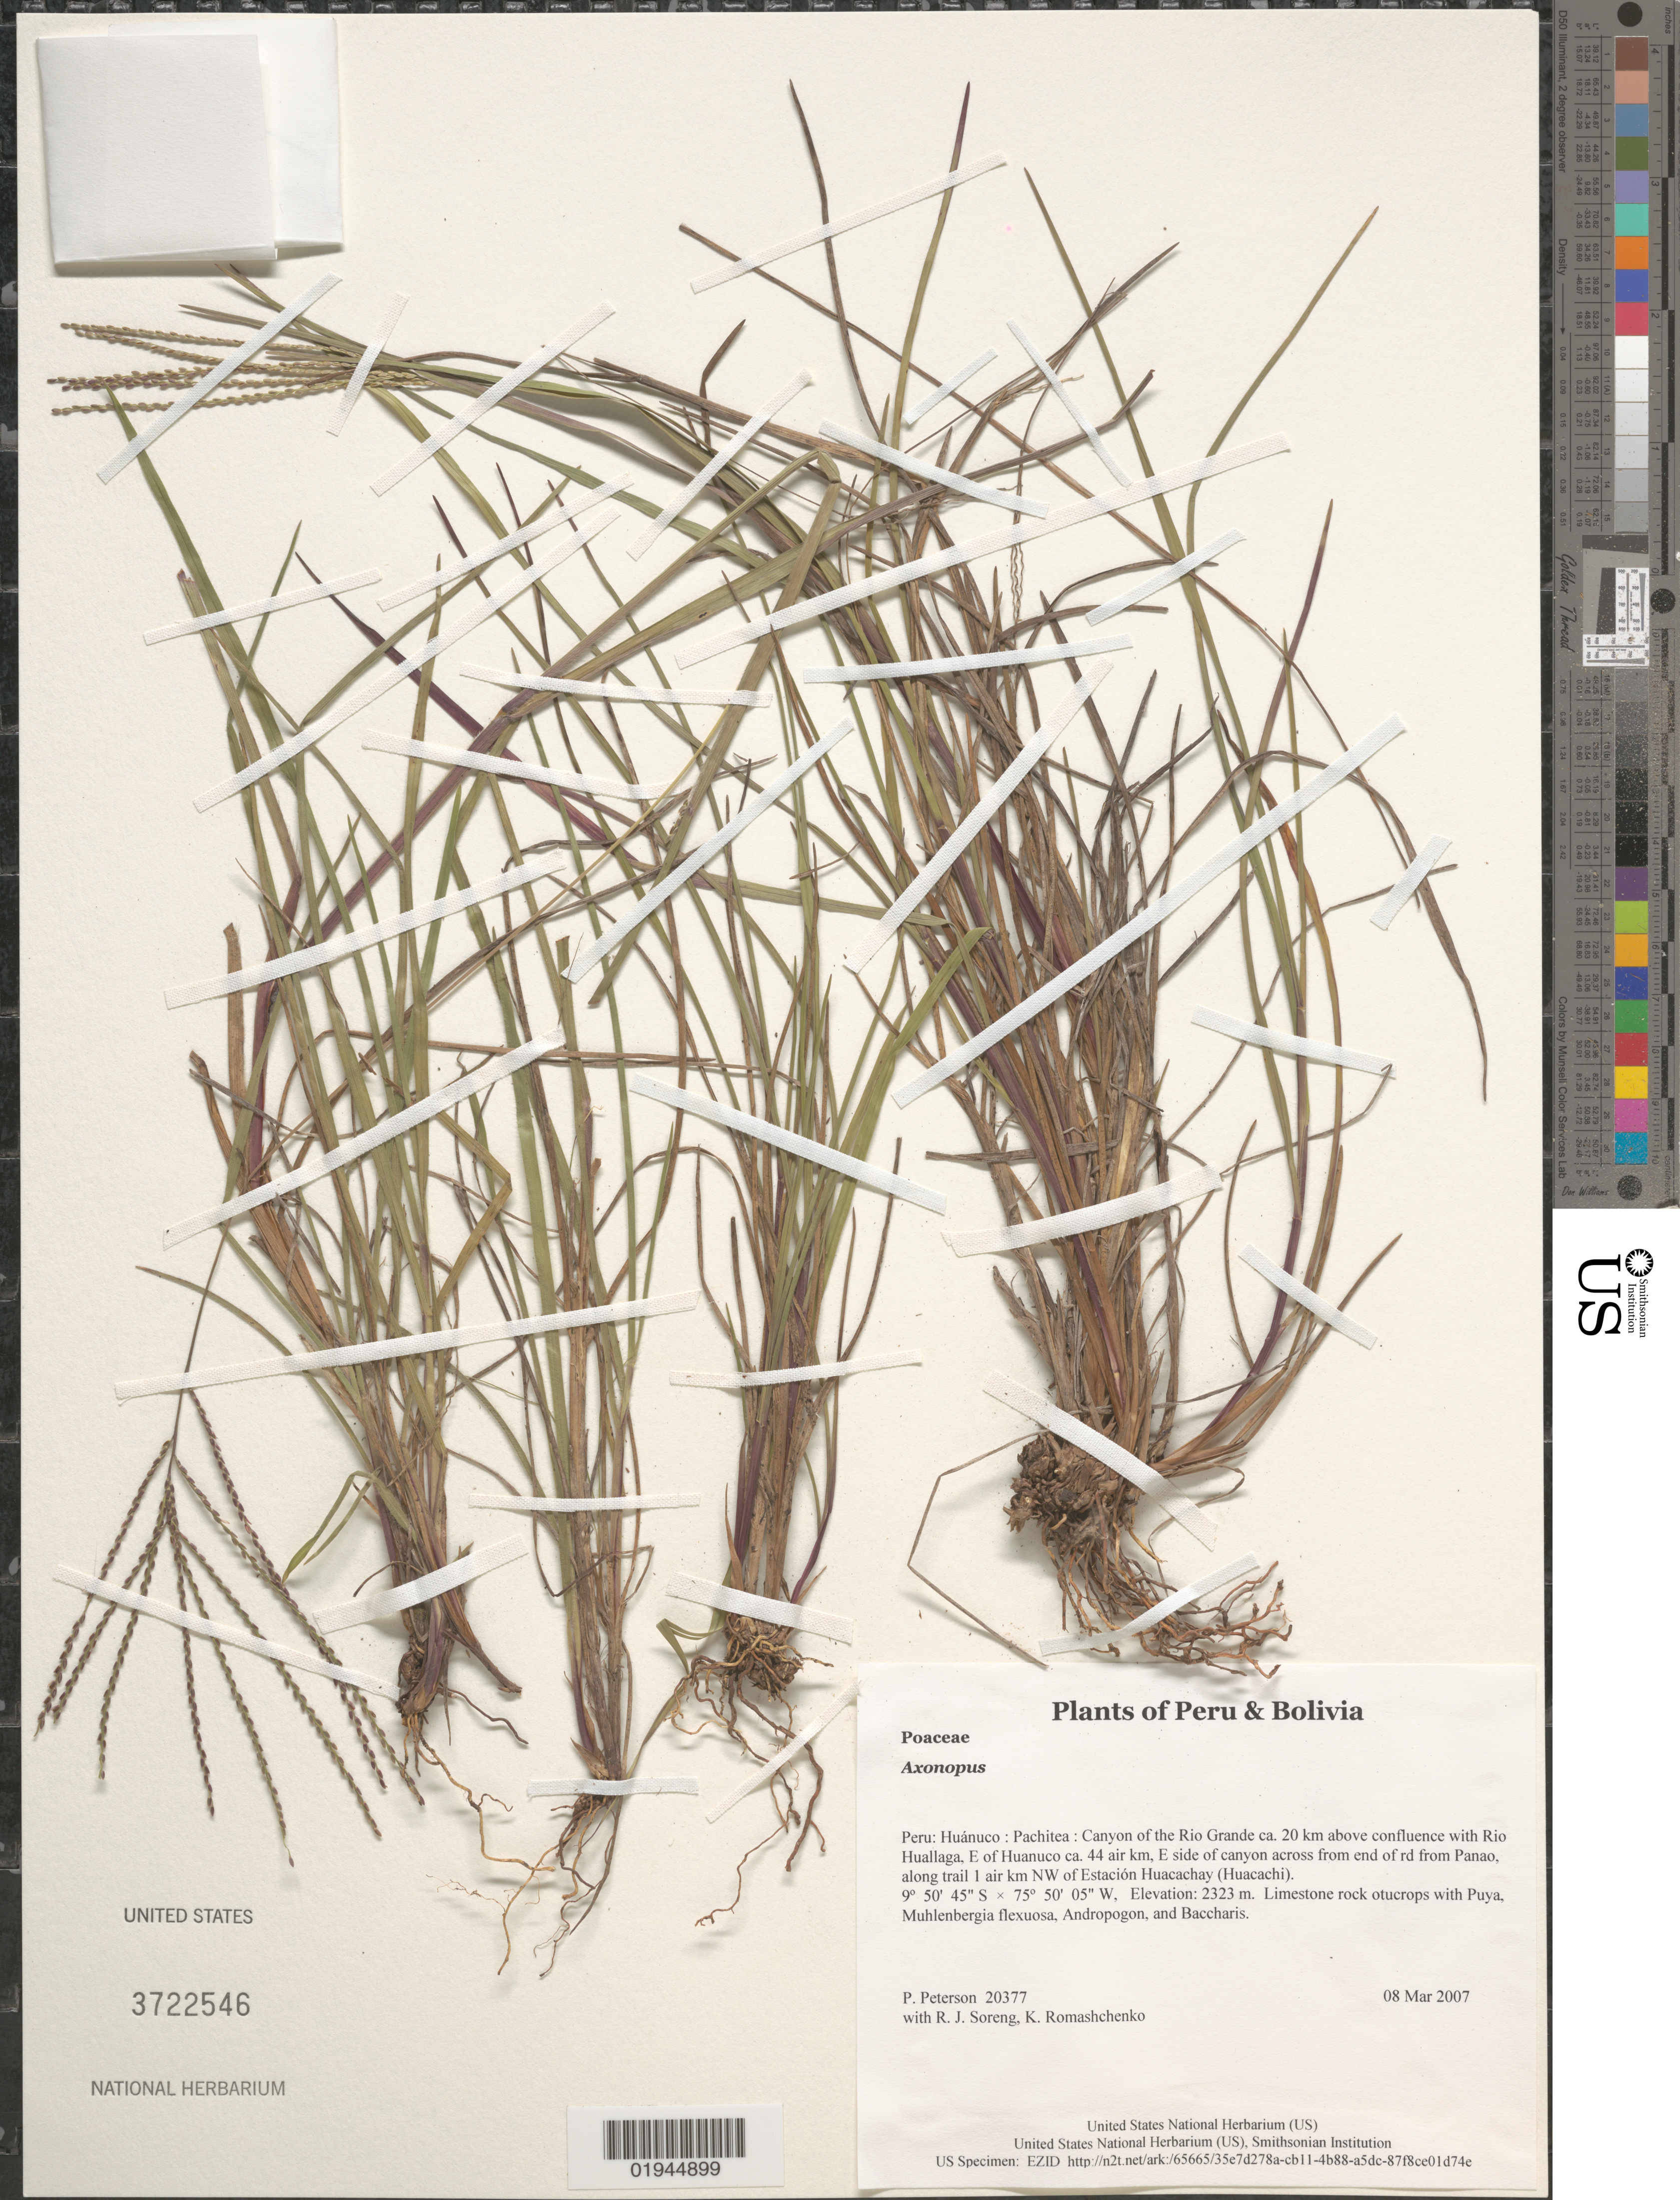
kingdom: Plantae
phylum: Tracheophyta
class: Liliopsida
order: Poales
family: Poaceae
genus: Axonopus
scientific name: Axonopus sp.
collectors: P. M. Peterson, R. J. Soreng & K. Romashchenko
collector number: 20377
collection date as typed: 08 Mar 2007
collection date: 2007-03-08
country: Peru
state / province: Huánuco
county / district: Pachitea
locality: Canyon of the Rio Grande ca. 20 km above confluence with Rio Huallaga, E of Huanuco ca. 44 air km, E side of canyon across from end of rd from Panao, along trail 1 air km NW of Estación Huacachay (Huacachi)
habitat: Limestone rock otucrops with Puya, Muhlenbergia flexuosa, Andropogon, and Baccharis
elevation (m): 2323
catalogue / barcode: US 3722546